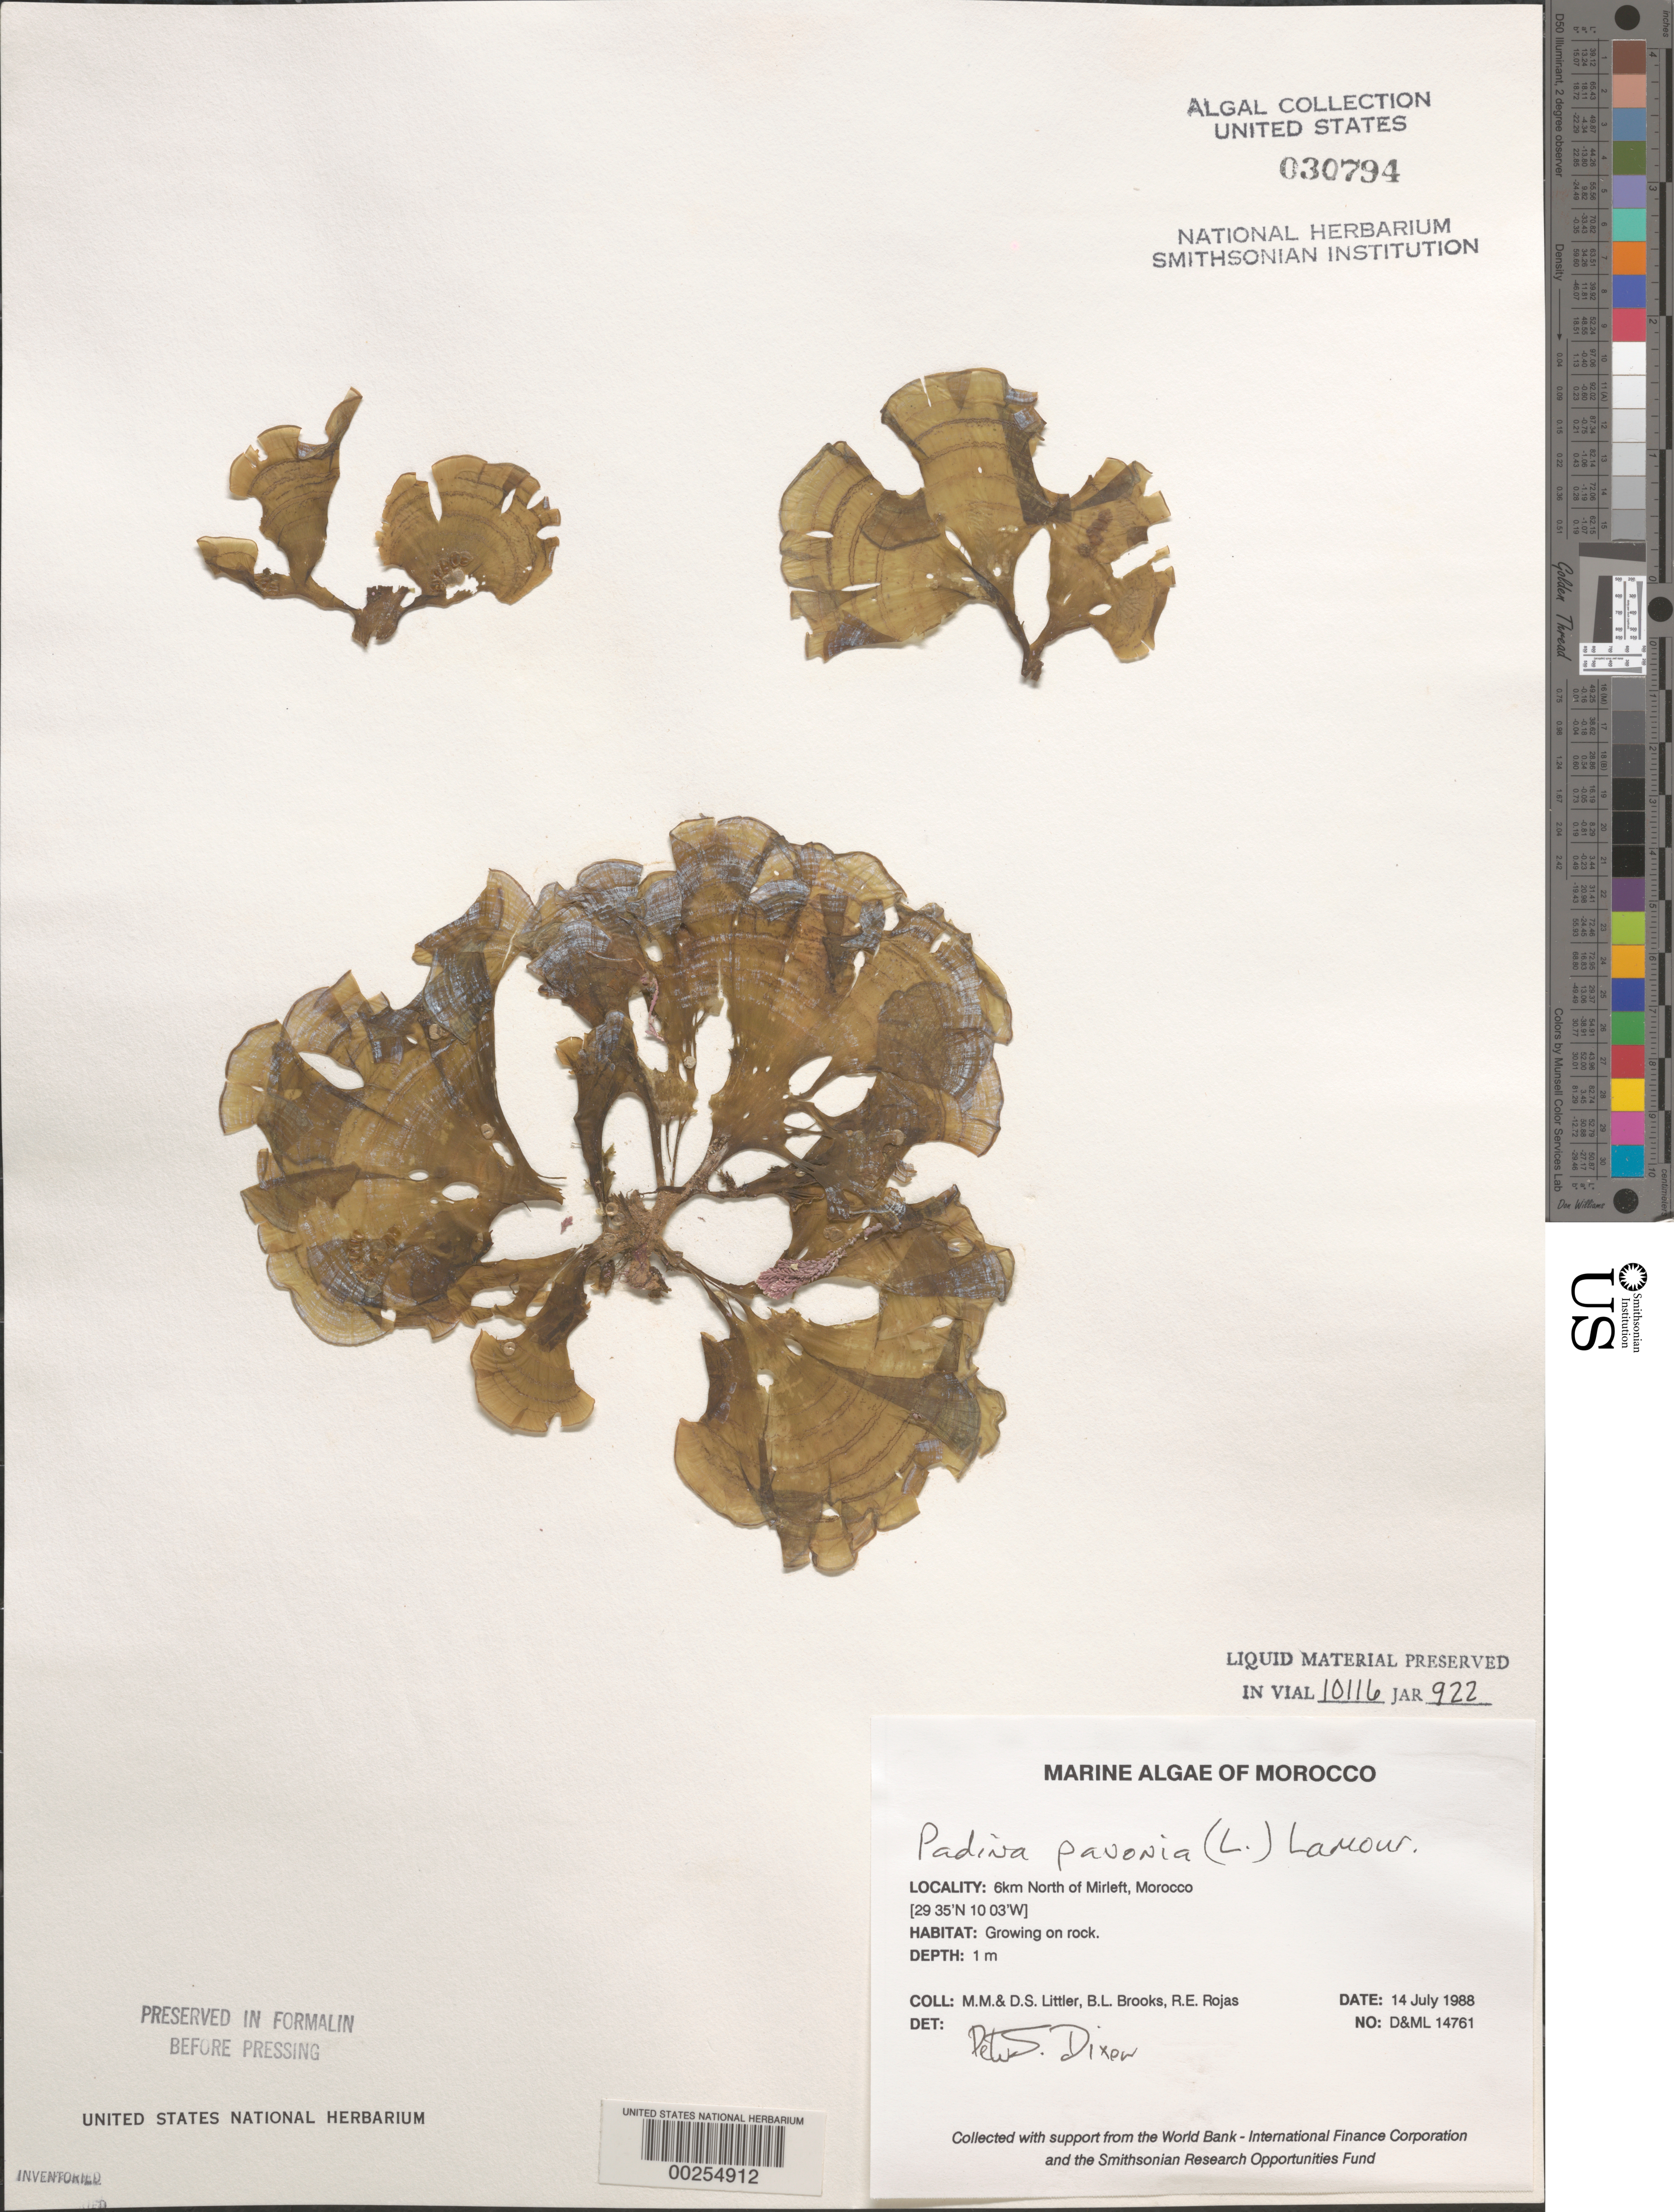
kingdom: Chromista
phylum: Ochrophyta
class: Phaeophyceae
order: Dictyotales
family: Dictyotaceae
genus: Padina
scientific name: Padina pavonica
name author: (L.) Thivy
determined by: Dixon, P. S.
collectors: M. M. Littler, D. S. Littler, B. Brooks & R. Rojas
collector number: D&ML 14761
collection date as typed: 14 Jul 1988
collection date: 1988-07-14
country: Morocco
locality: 6 km north of Mirleft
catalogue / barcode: US 30794